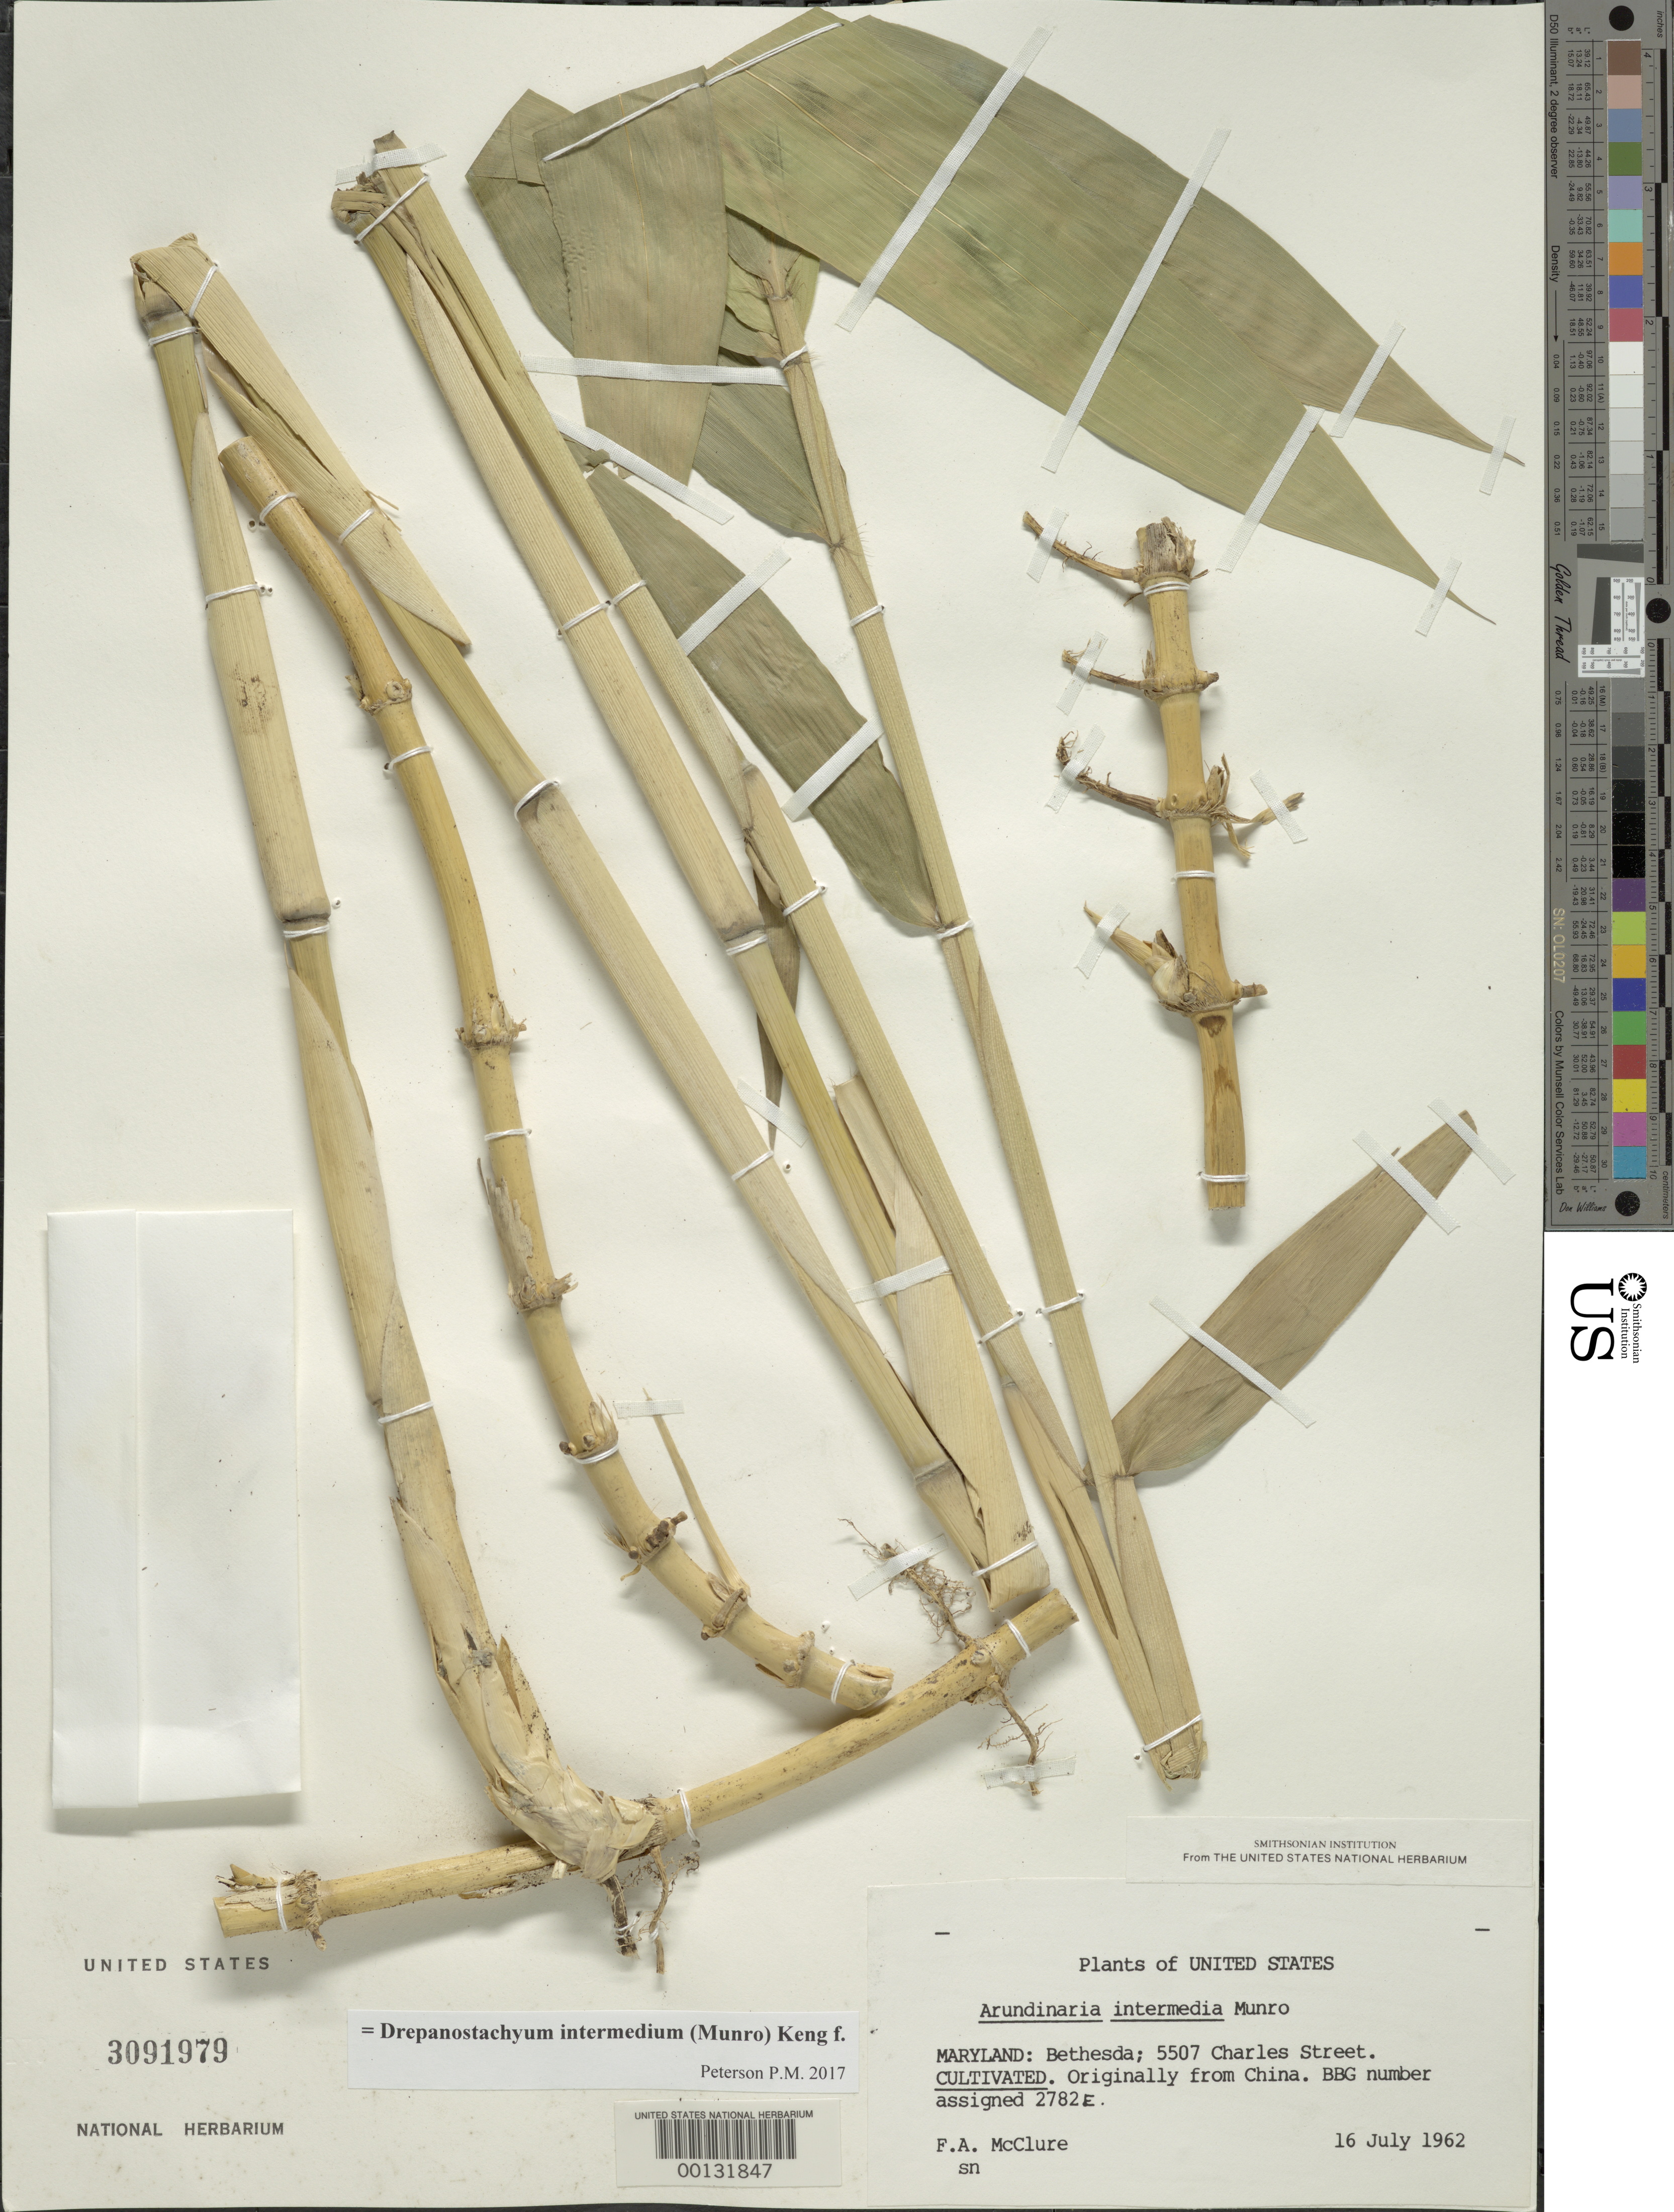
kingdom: Plantae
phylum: Tracheophyta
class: Liliopsida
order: Poales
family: Poaceae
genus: Drepanostachyum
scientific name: Drepanostachyum intermedium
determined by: Poaceae Reorganization Project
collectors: F. A. McClure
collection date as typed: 16 Jul 1962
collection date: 1962-07-16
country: United States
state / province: Maryland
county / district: Montgomery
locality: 5507 Charles Street, Bethesda (McClure's garden)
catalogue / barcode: US 3091979